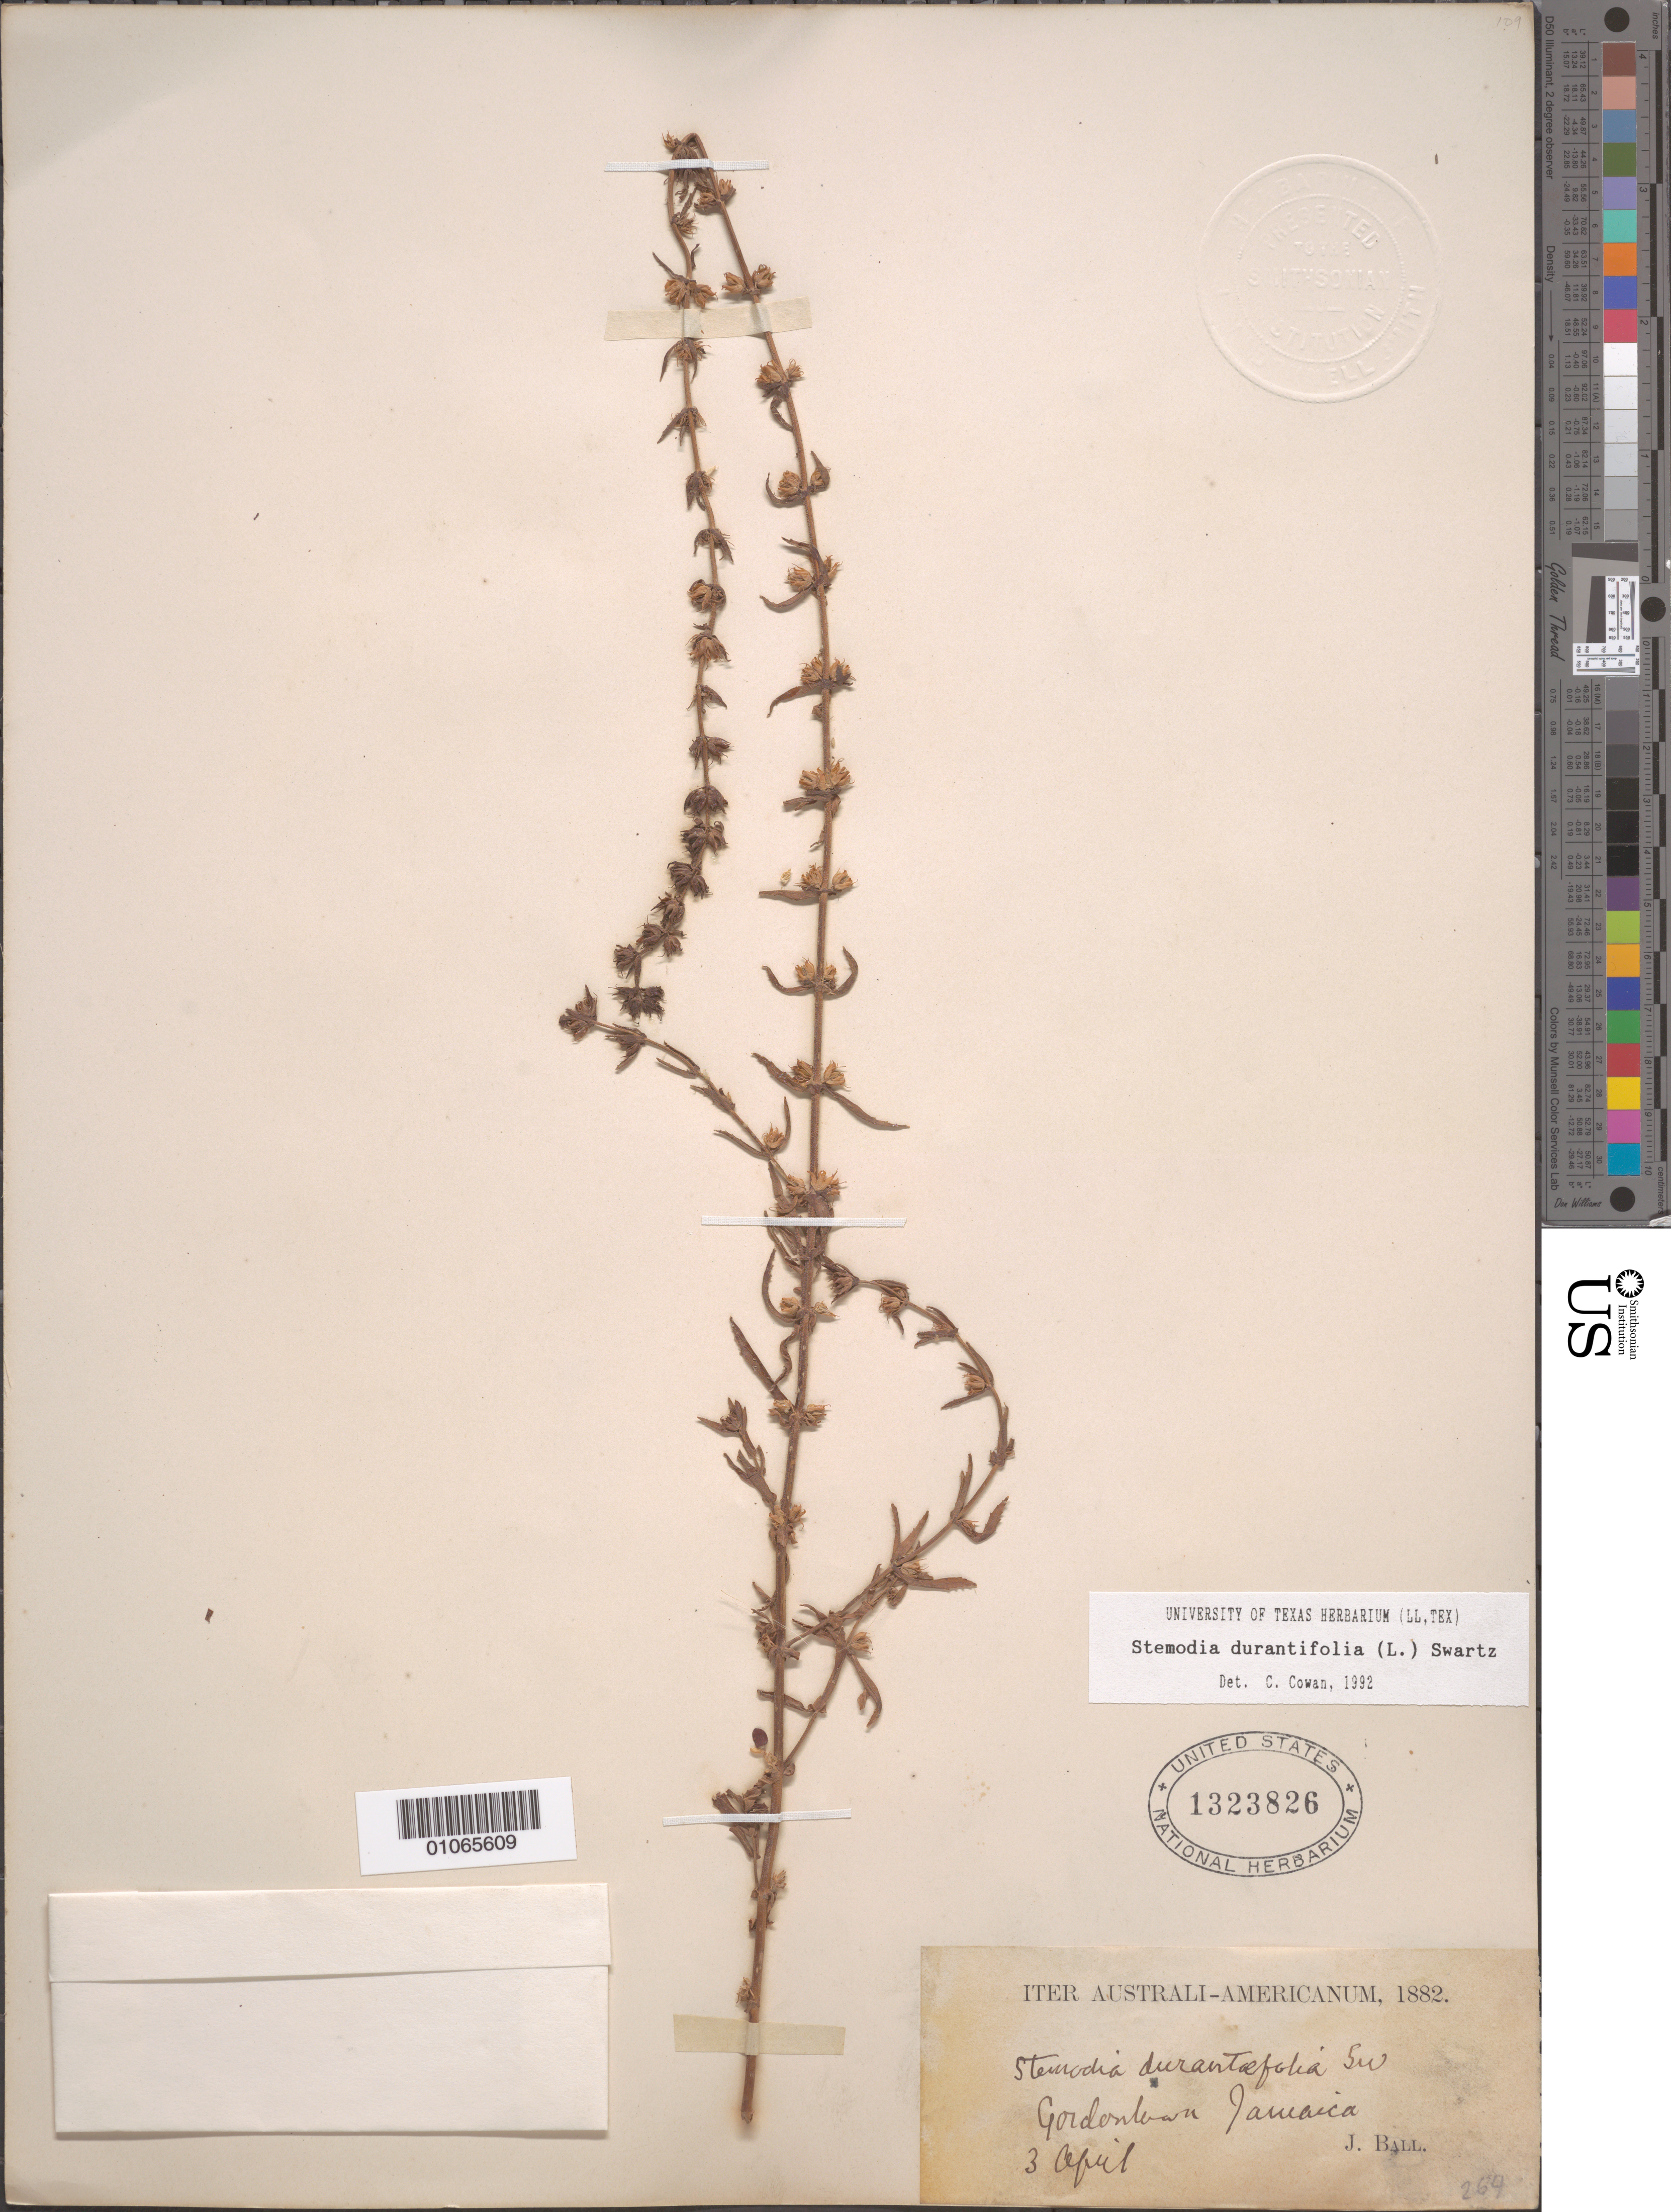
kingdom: Plantae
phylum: Tracheophyta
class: Magnoliopsida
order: Lamiales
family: Plantaginaceae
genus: Stemodia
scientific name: Stemodia durantifolia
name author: (L.) Sw.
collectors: J. Ball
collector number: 264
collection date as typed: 03 Apr 1882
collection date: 1882-04-03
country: Jamaica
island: Jamaica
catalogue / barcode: US 1323826